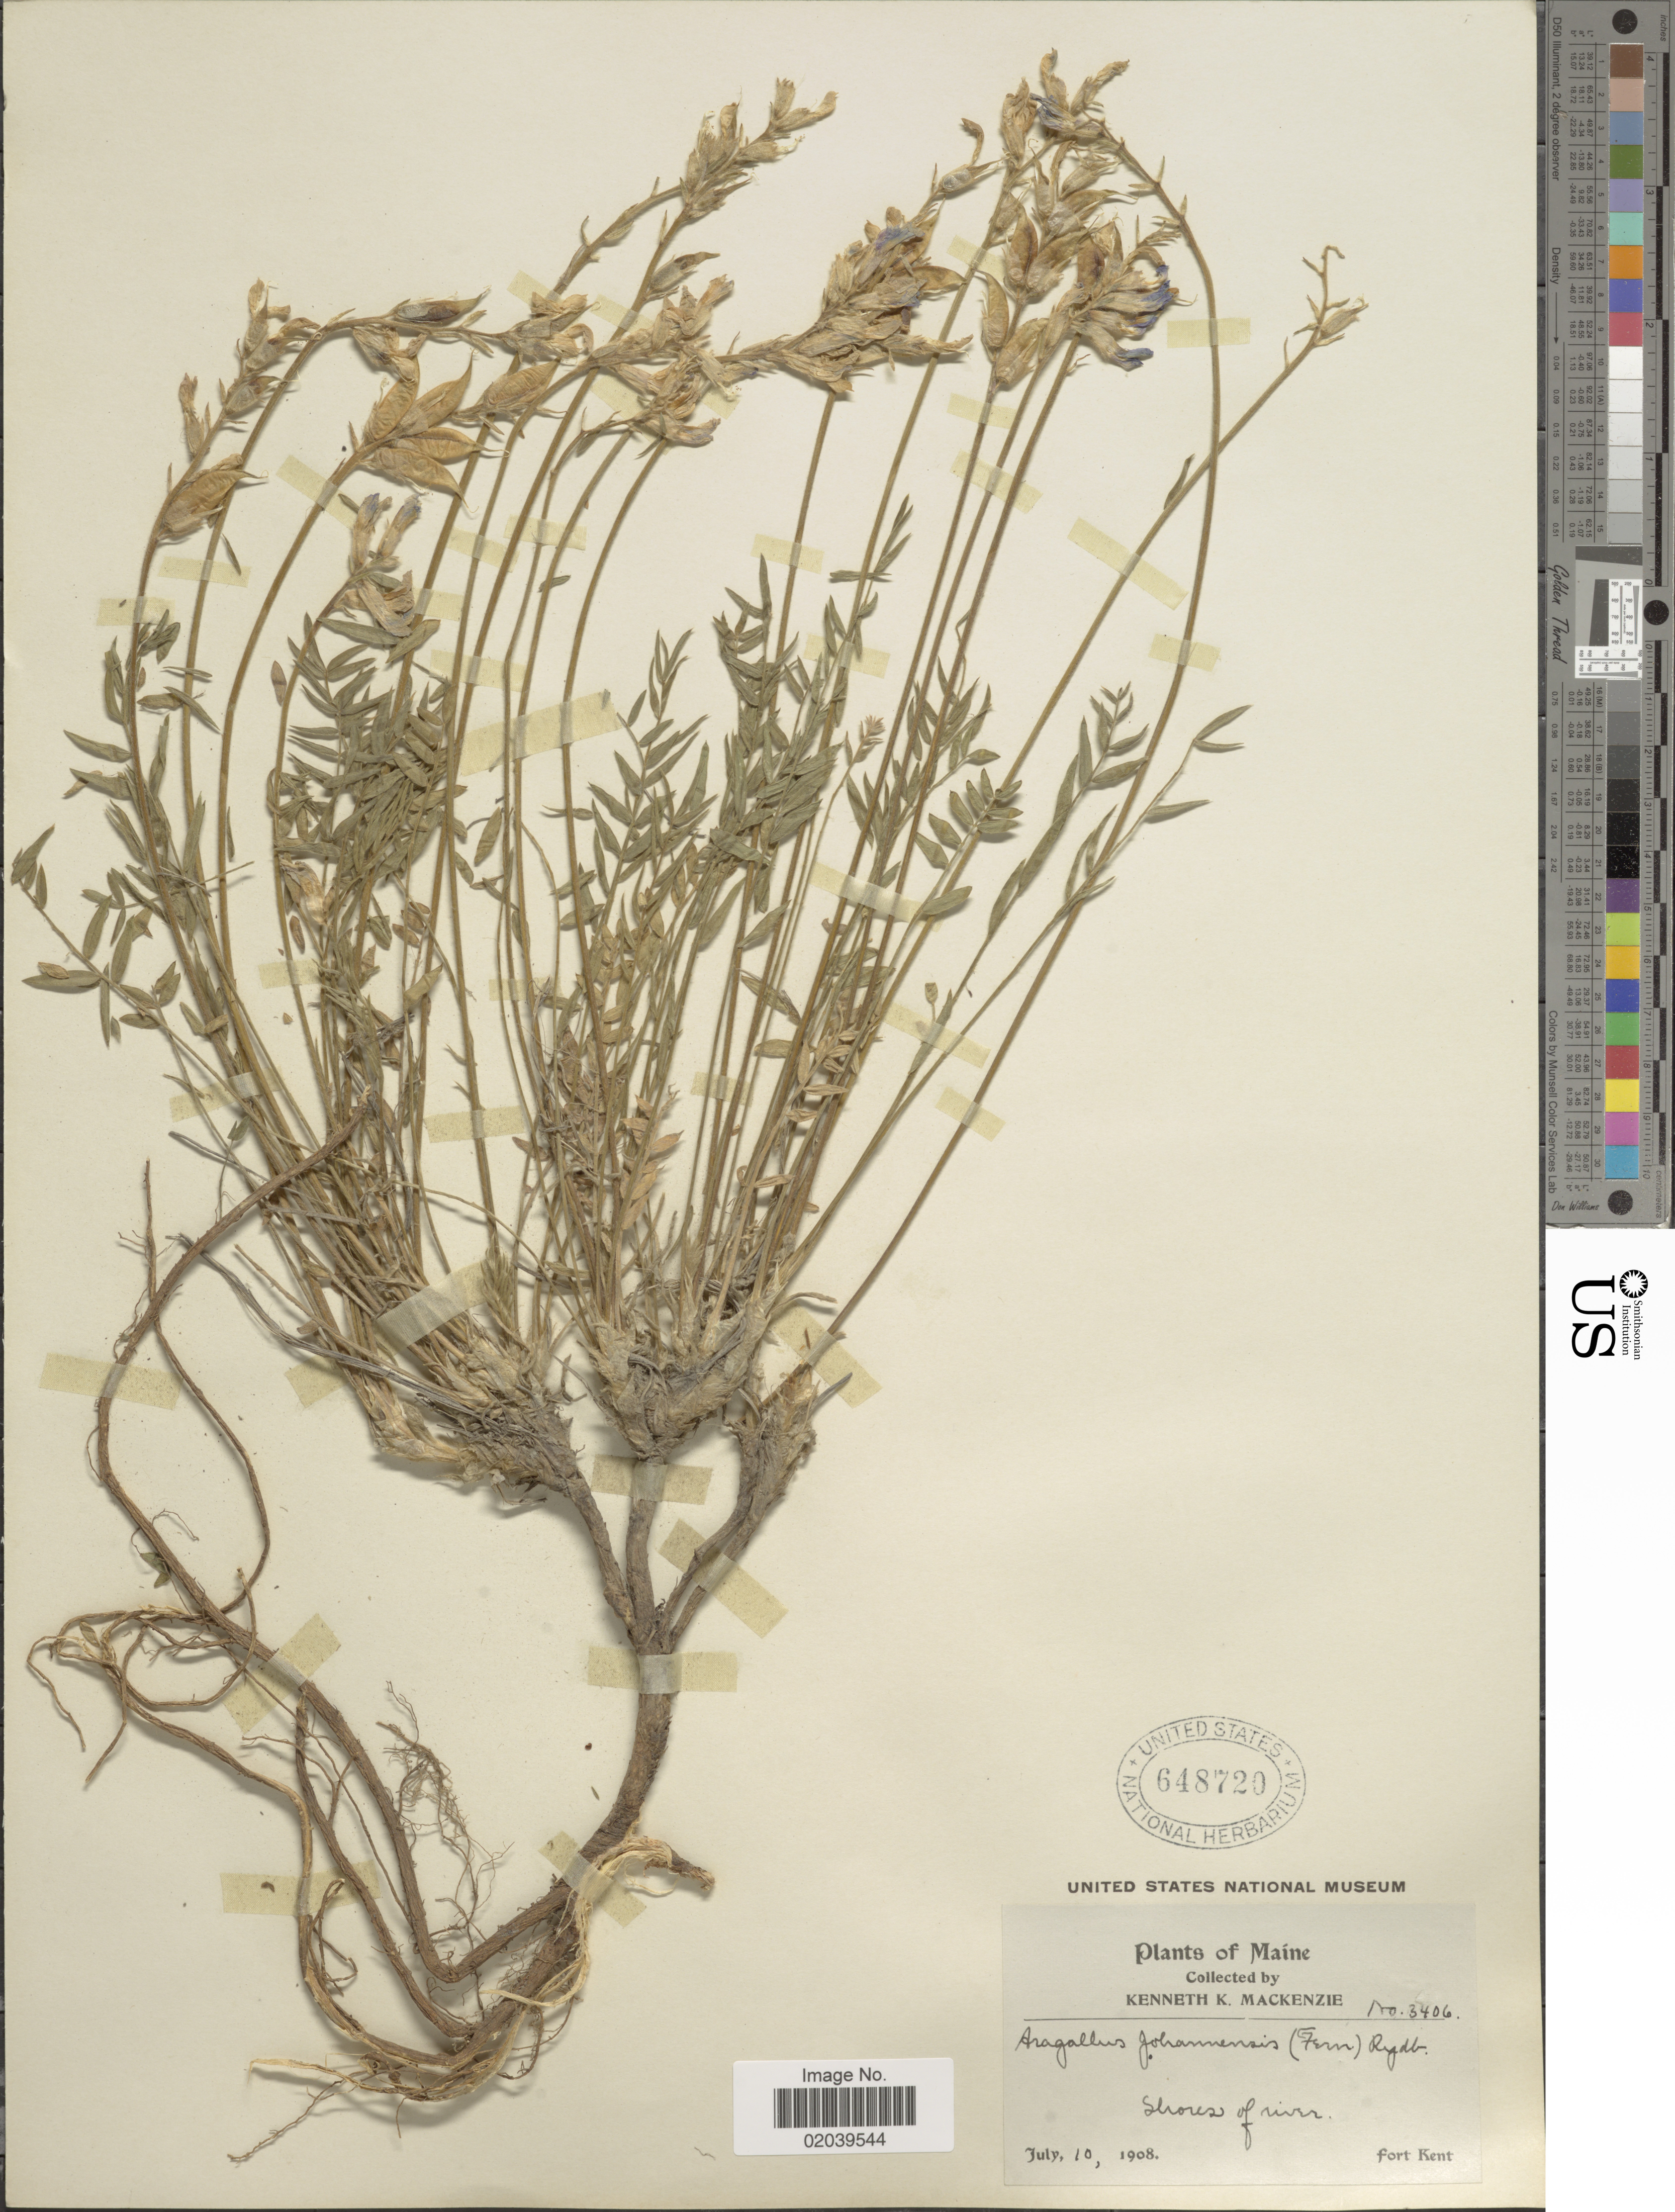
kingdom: Plantae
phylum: Tracheophyta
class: Magnoliopsida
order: Fabales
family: Fabaceae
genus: Oxytropis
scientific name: Oxytropis campestris var. johannensis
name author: Fernald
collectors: K. K. Mackenzie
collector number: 3406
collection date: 1908-07-10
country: United States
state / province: Maine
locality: Shores of river, Fort Kent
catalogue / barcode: US 648720